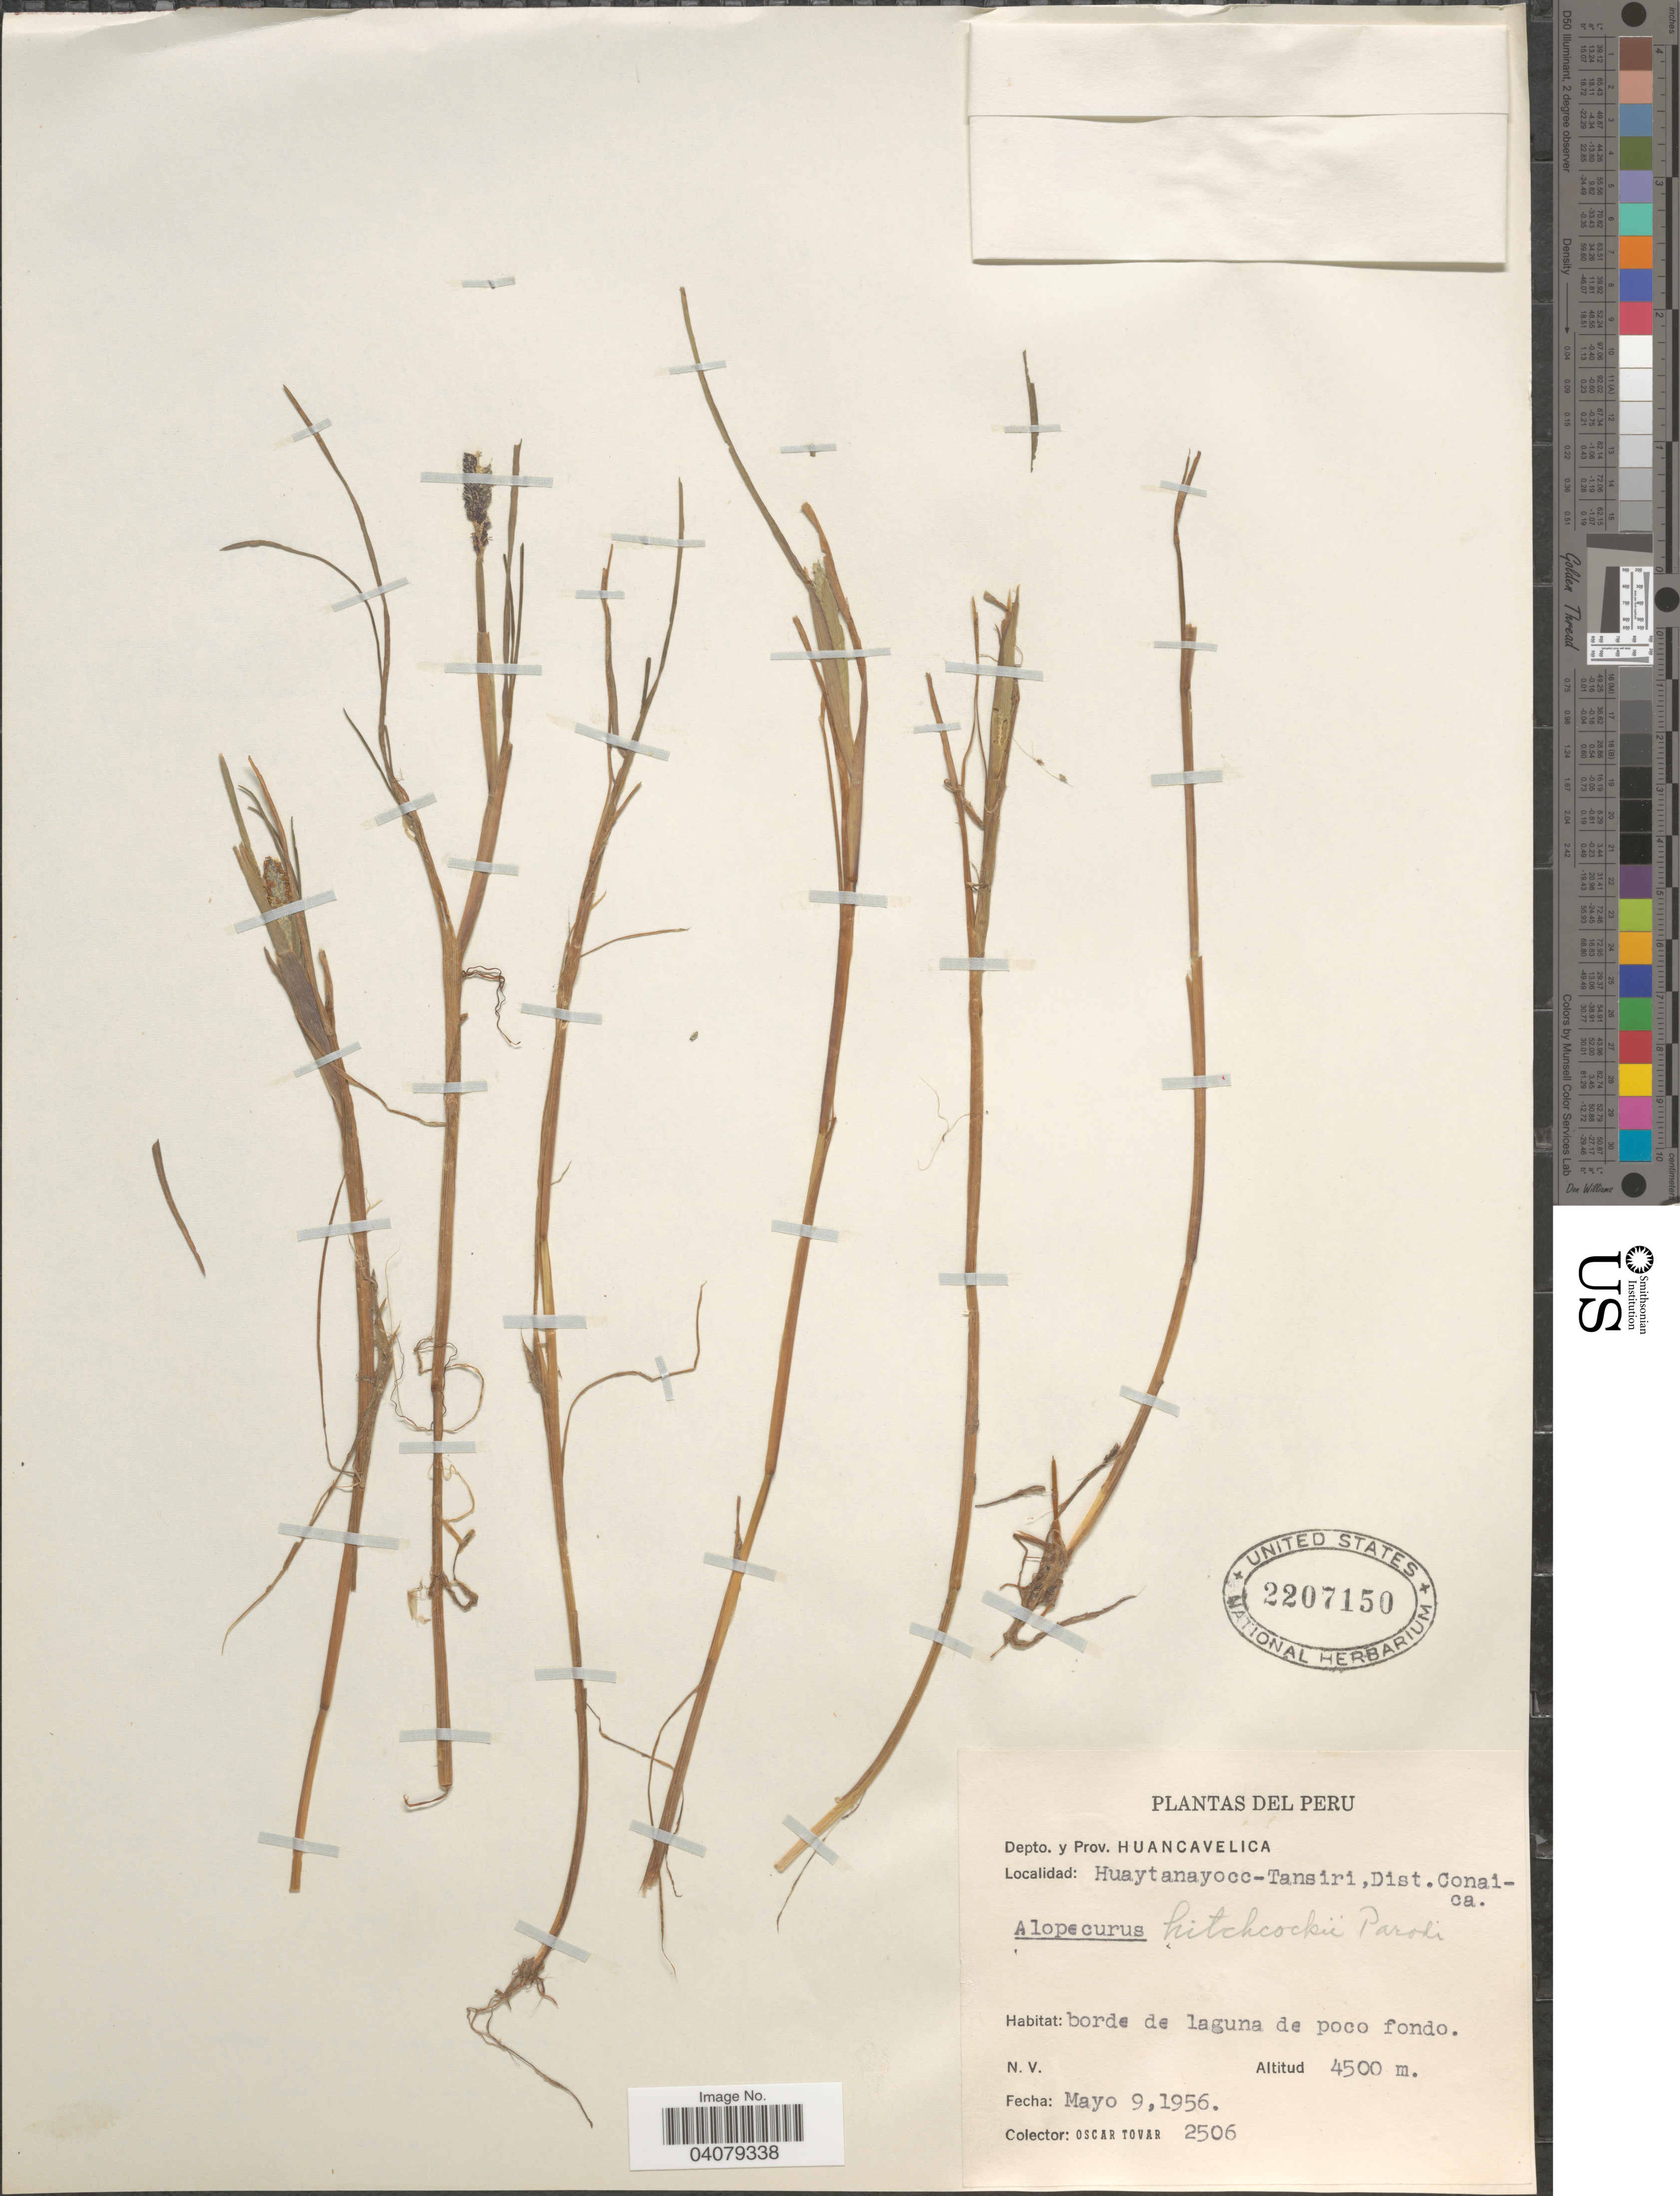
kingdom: Plantae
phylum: Tracheophyta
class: Liliopsida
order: Poales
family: Poaceae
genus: Alopecurus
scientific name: Alopecurus hitchcockii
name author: Parodi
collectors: Ó. Tovar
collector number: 2506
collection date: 1956-05-09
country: Peru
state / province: Huancavelica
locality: Depto. y Prov. Huancavelica. Huaytanayocc-Tansiri, Distr. Conaica. Borde de laguna de poco fondo.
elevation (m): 4500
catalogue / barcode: US 2207150